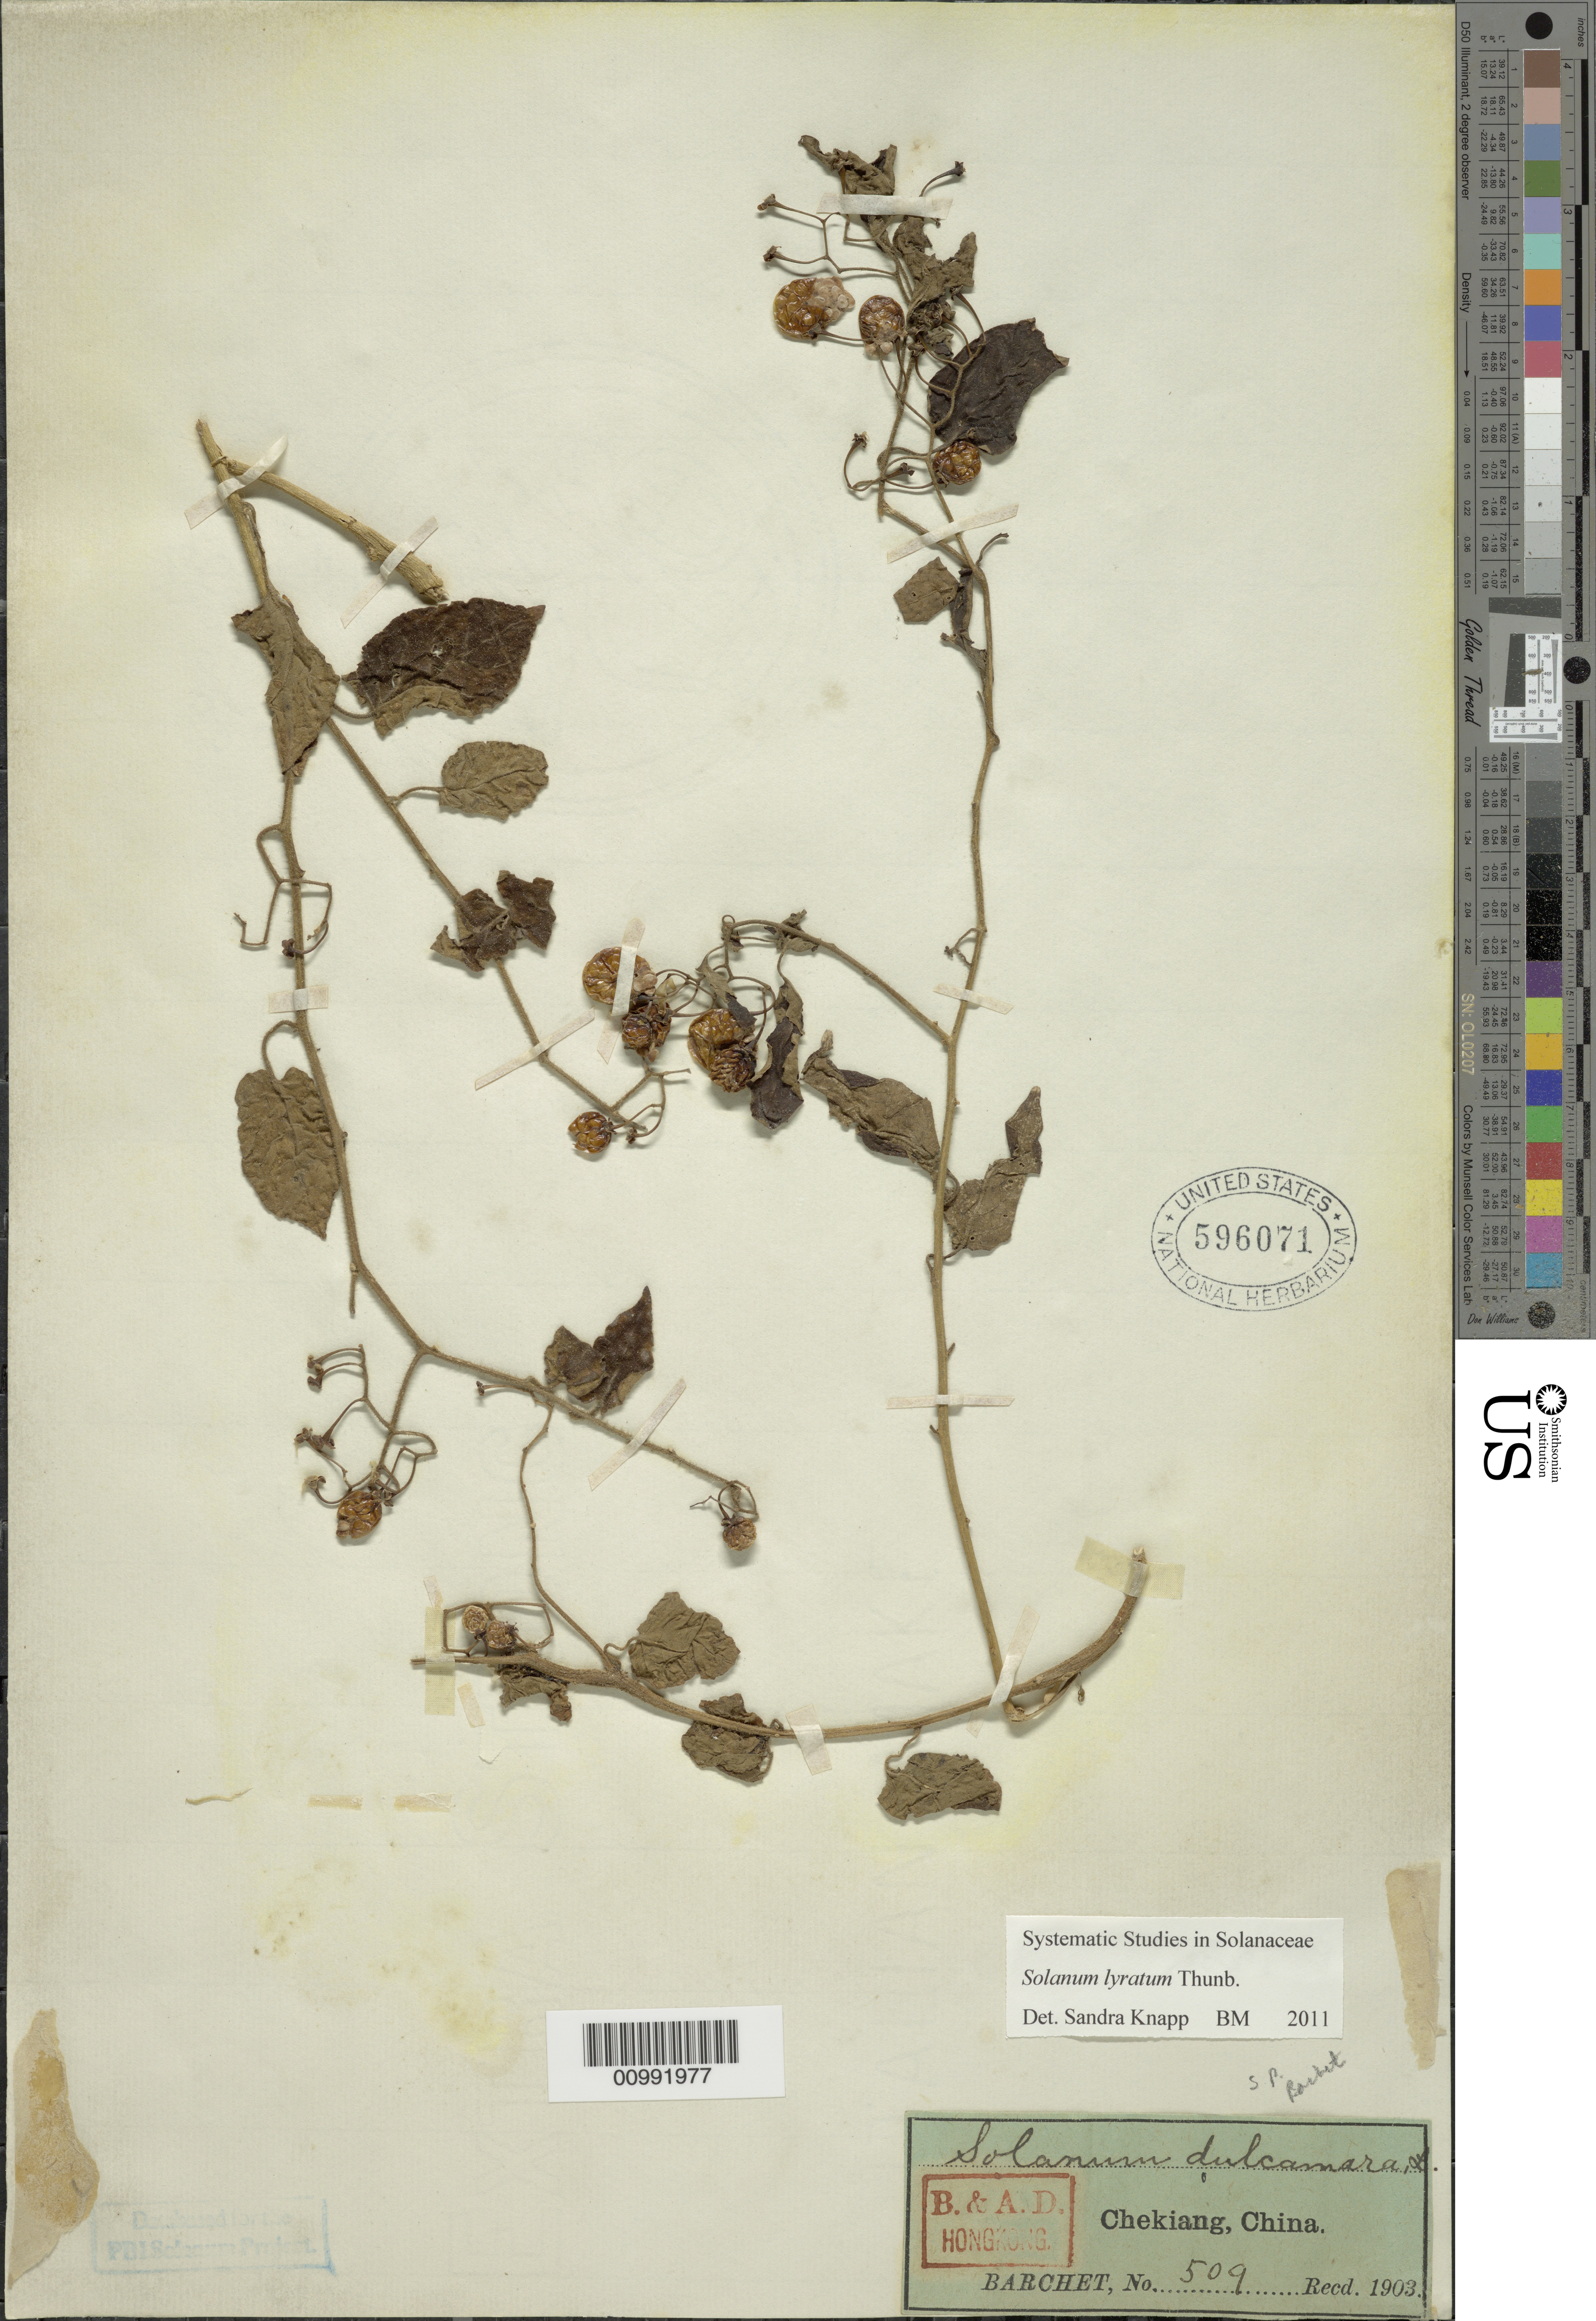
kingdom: Plantae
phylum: Tracheophyta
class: Magnoliopsida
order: Solanales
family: Solanaceae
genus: Solanum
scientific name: Solanum lyratum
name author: Thunb.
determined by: Knapp, S. D.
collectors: S. P. Barchet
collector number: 509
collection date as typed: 1903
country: China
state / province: Zhejiang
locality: sin. loc.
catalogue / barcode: US 596071